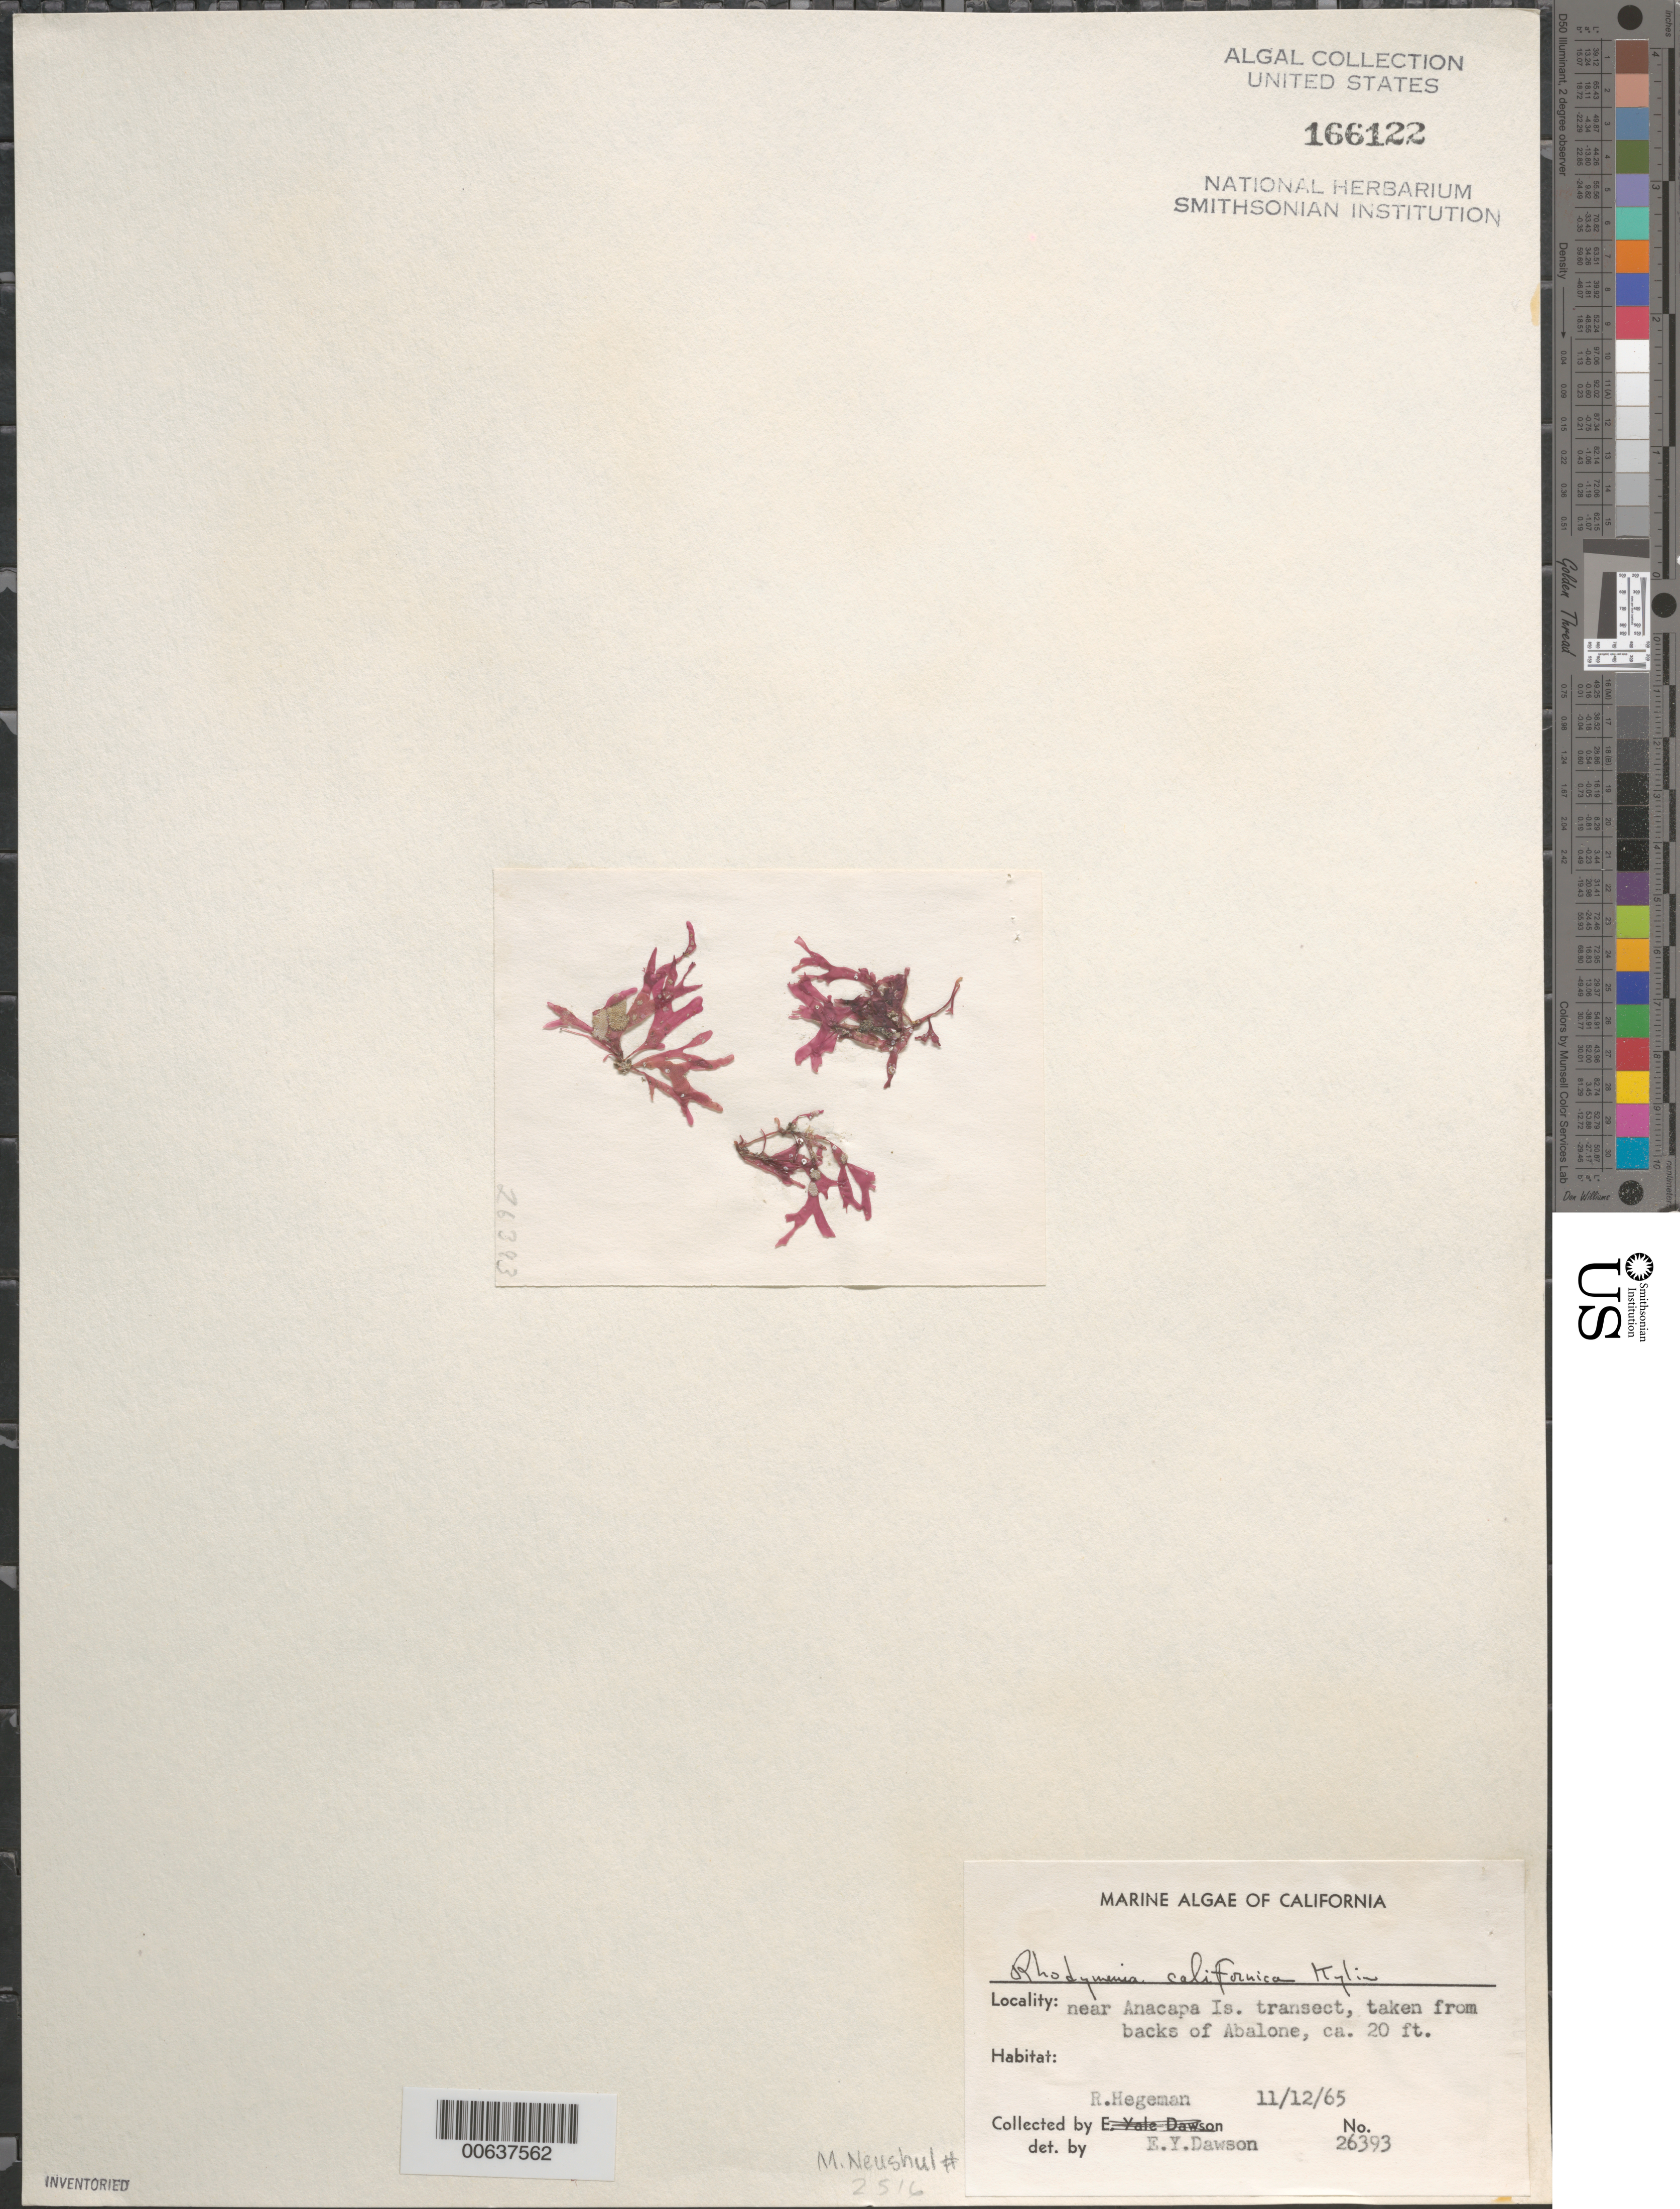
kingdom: Plantae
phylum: Rhodophyta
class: Florideophyceae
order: Rhodymeniales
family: Rhodymeniaceae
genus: Rhodymenia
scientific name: Rhodymenia californica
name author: Kylin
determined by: Dawson, E. Y.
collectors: R. Hegeman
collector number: Neushul 2516 & EYD 26393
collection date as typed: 12 Nov 1965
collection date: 1965-11-12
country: United States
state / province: California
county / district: Ventura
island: Anacapa Island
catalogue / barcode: US 166122